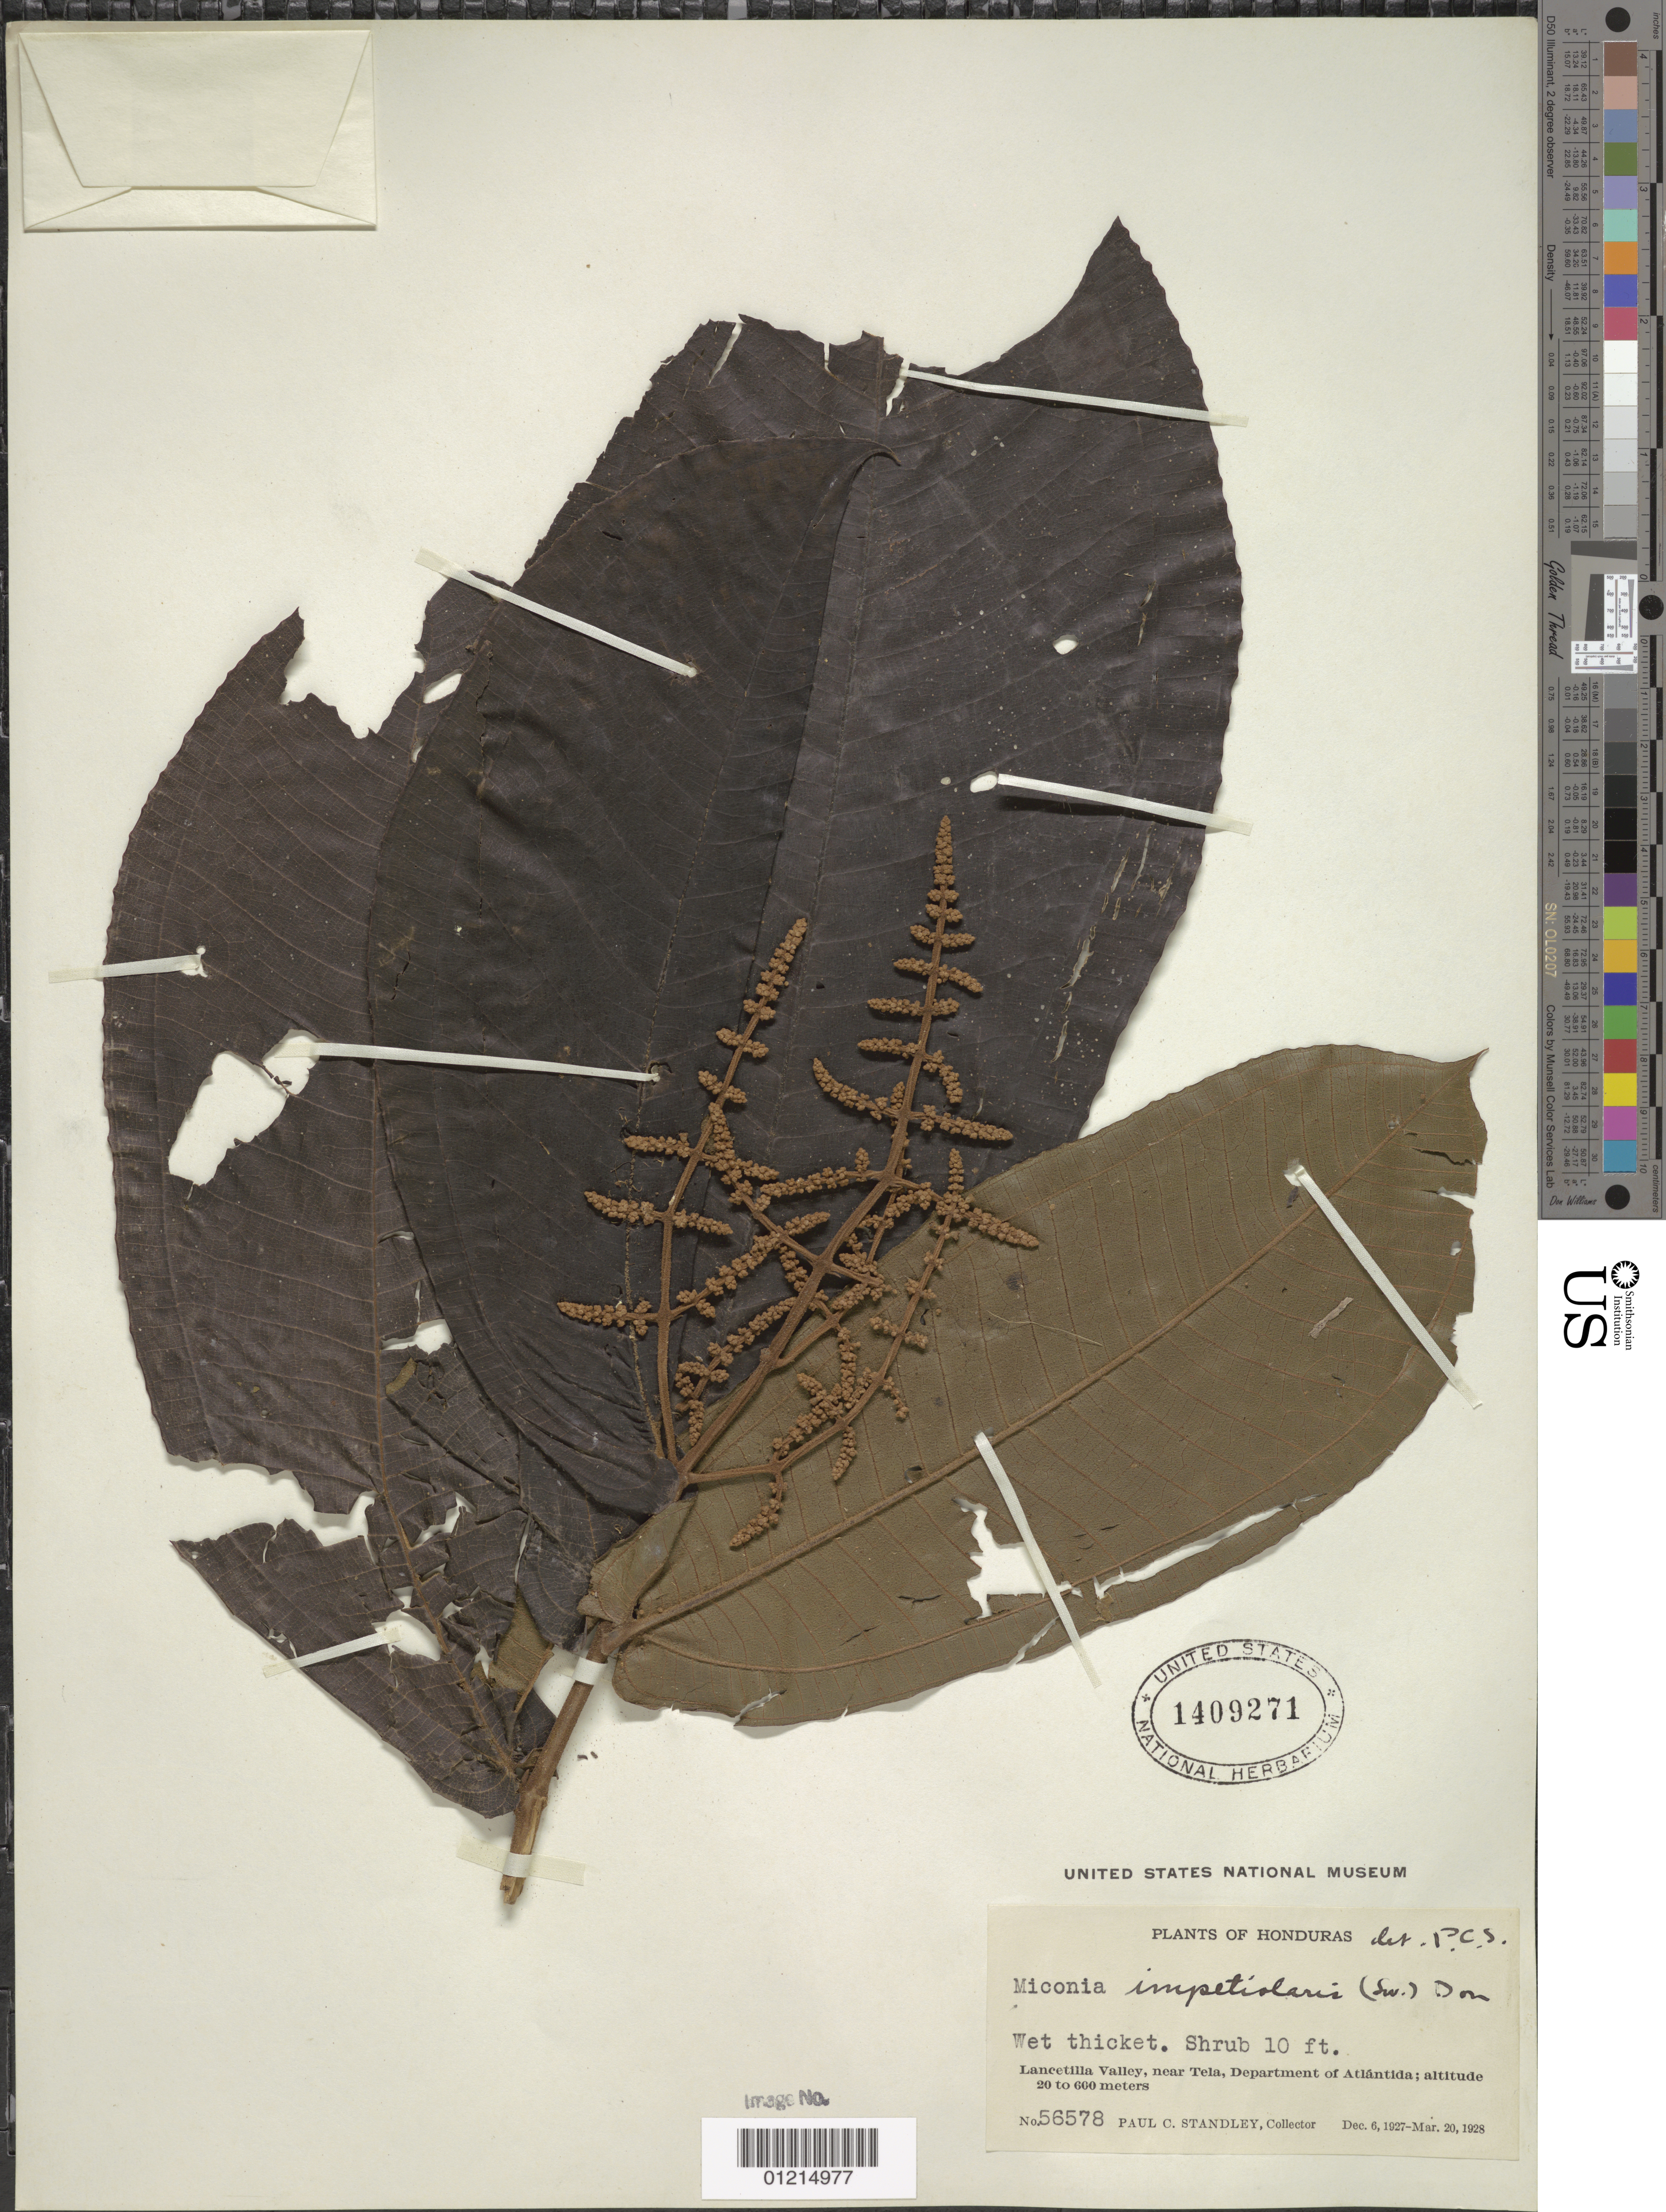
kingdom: Plantae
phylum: Tracheophyta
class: Magnoliopsida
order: Myrtales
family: Melastomataceae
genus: Miconia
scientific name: Miconia impetiolaris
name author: (Sw.) D. Don ex DC.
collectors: P. C. Standley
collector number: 56578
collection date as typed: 06 Dec 1927 to 20 Mar 1928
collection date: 1927-12-06/1928-03-20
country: Honduras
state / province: Atlántida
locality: Lancetilla Valley, near Tela, Department of Atlántida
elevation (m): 20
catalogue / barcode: US 1409271